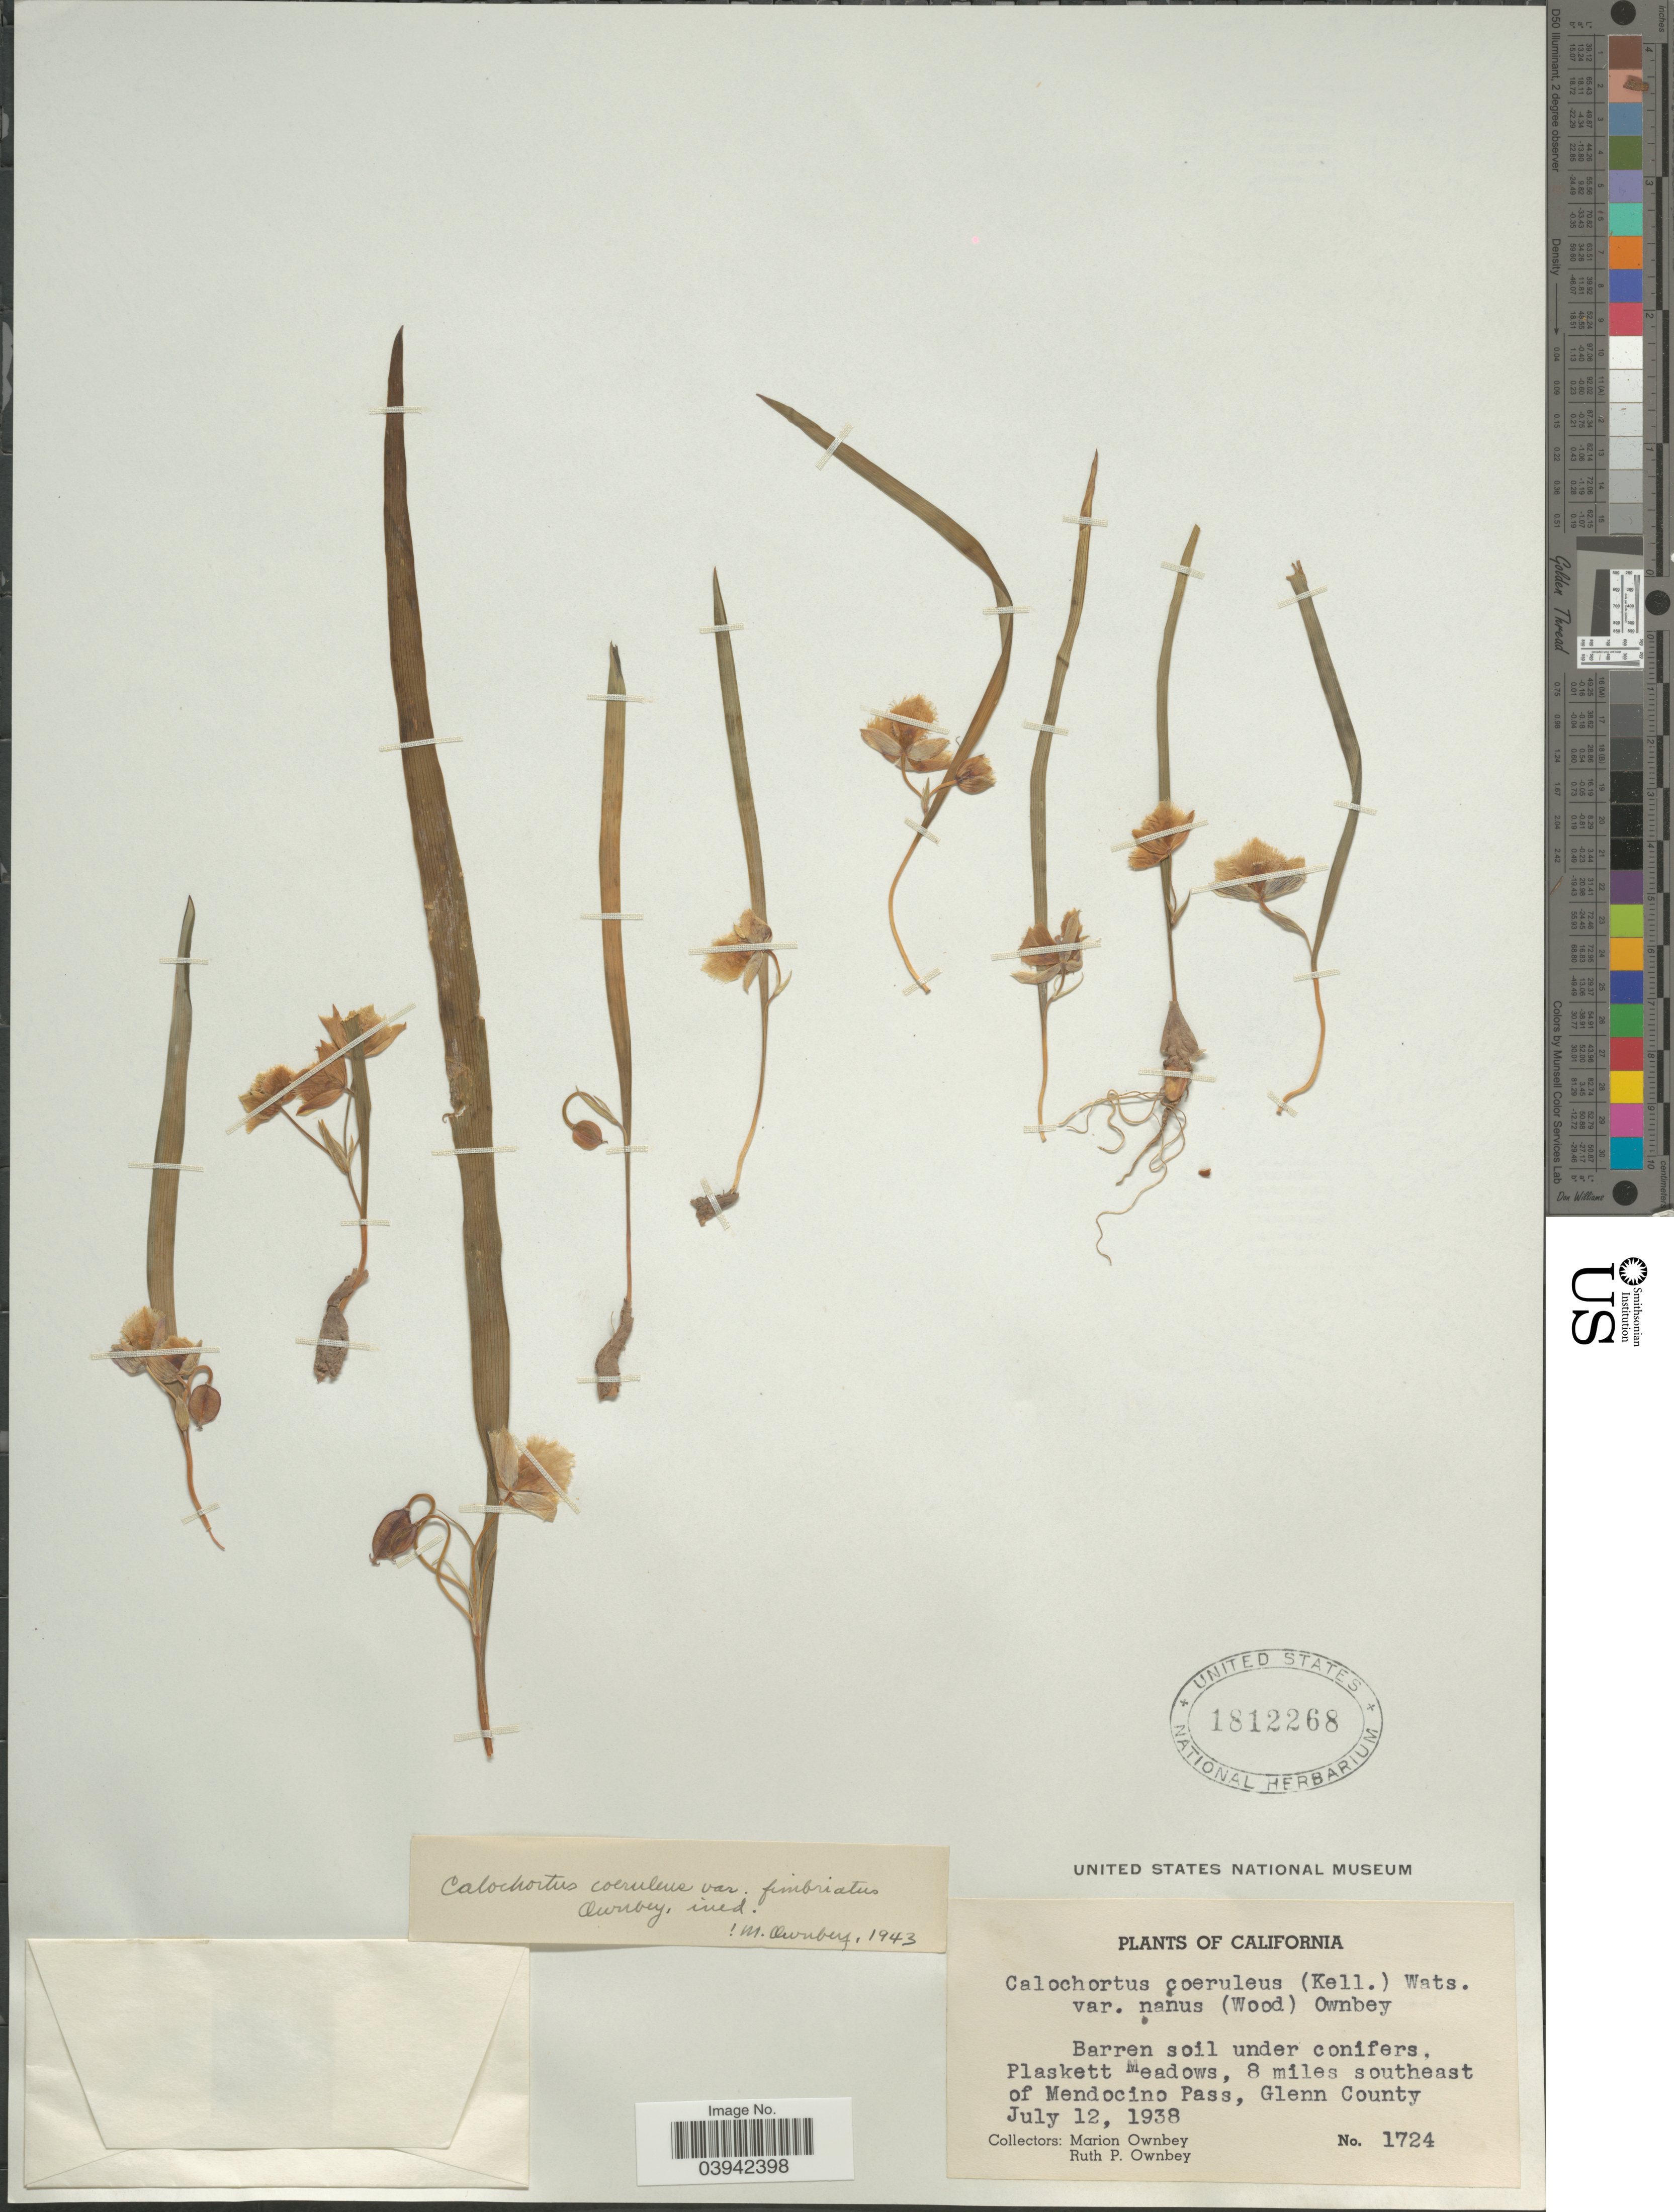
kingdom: Plantae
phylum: Tracheophyta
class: Liliopsida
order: Liliales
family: Liliaceae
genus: Calochortus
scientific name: Calochortus coeruleus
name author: (Kellogg) S. Watson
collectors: M. Ownbey & R. Ownbey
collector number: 1724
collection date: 1938-07-12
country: United States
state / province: California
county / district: Glenn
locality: Barren soil under conifers, Plaskett Meadows, 8 miles southeast of Mendocino Pass, Glenn County.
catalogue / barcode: US 1812268